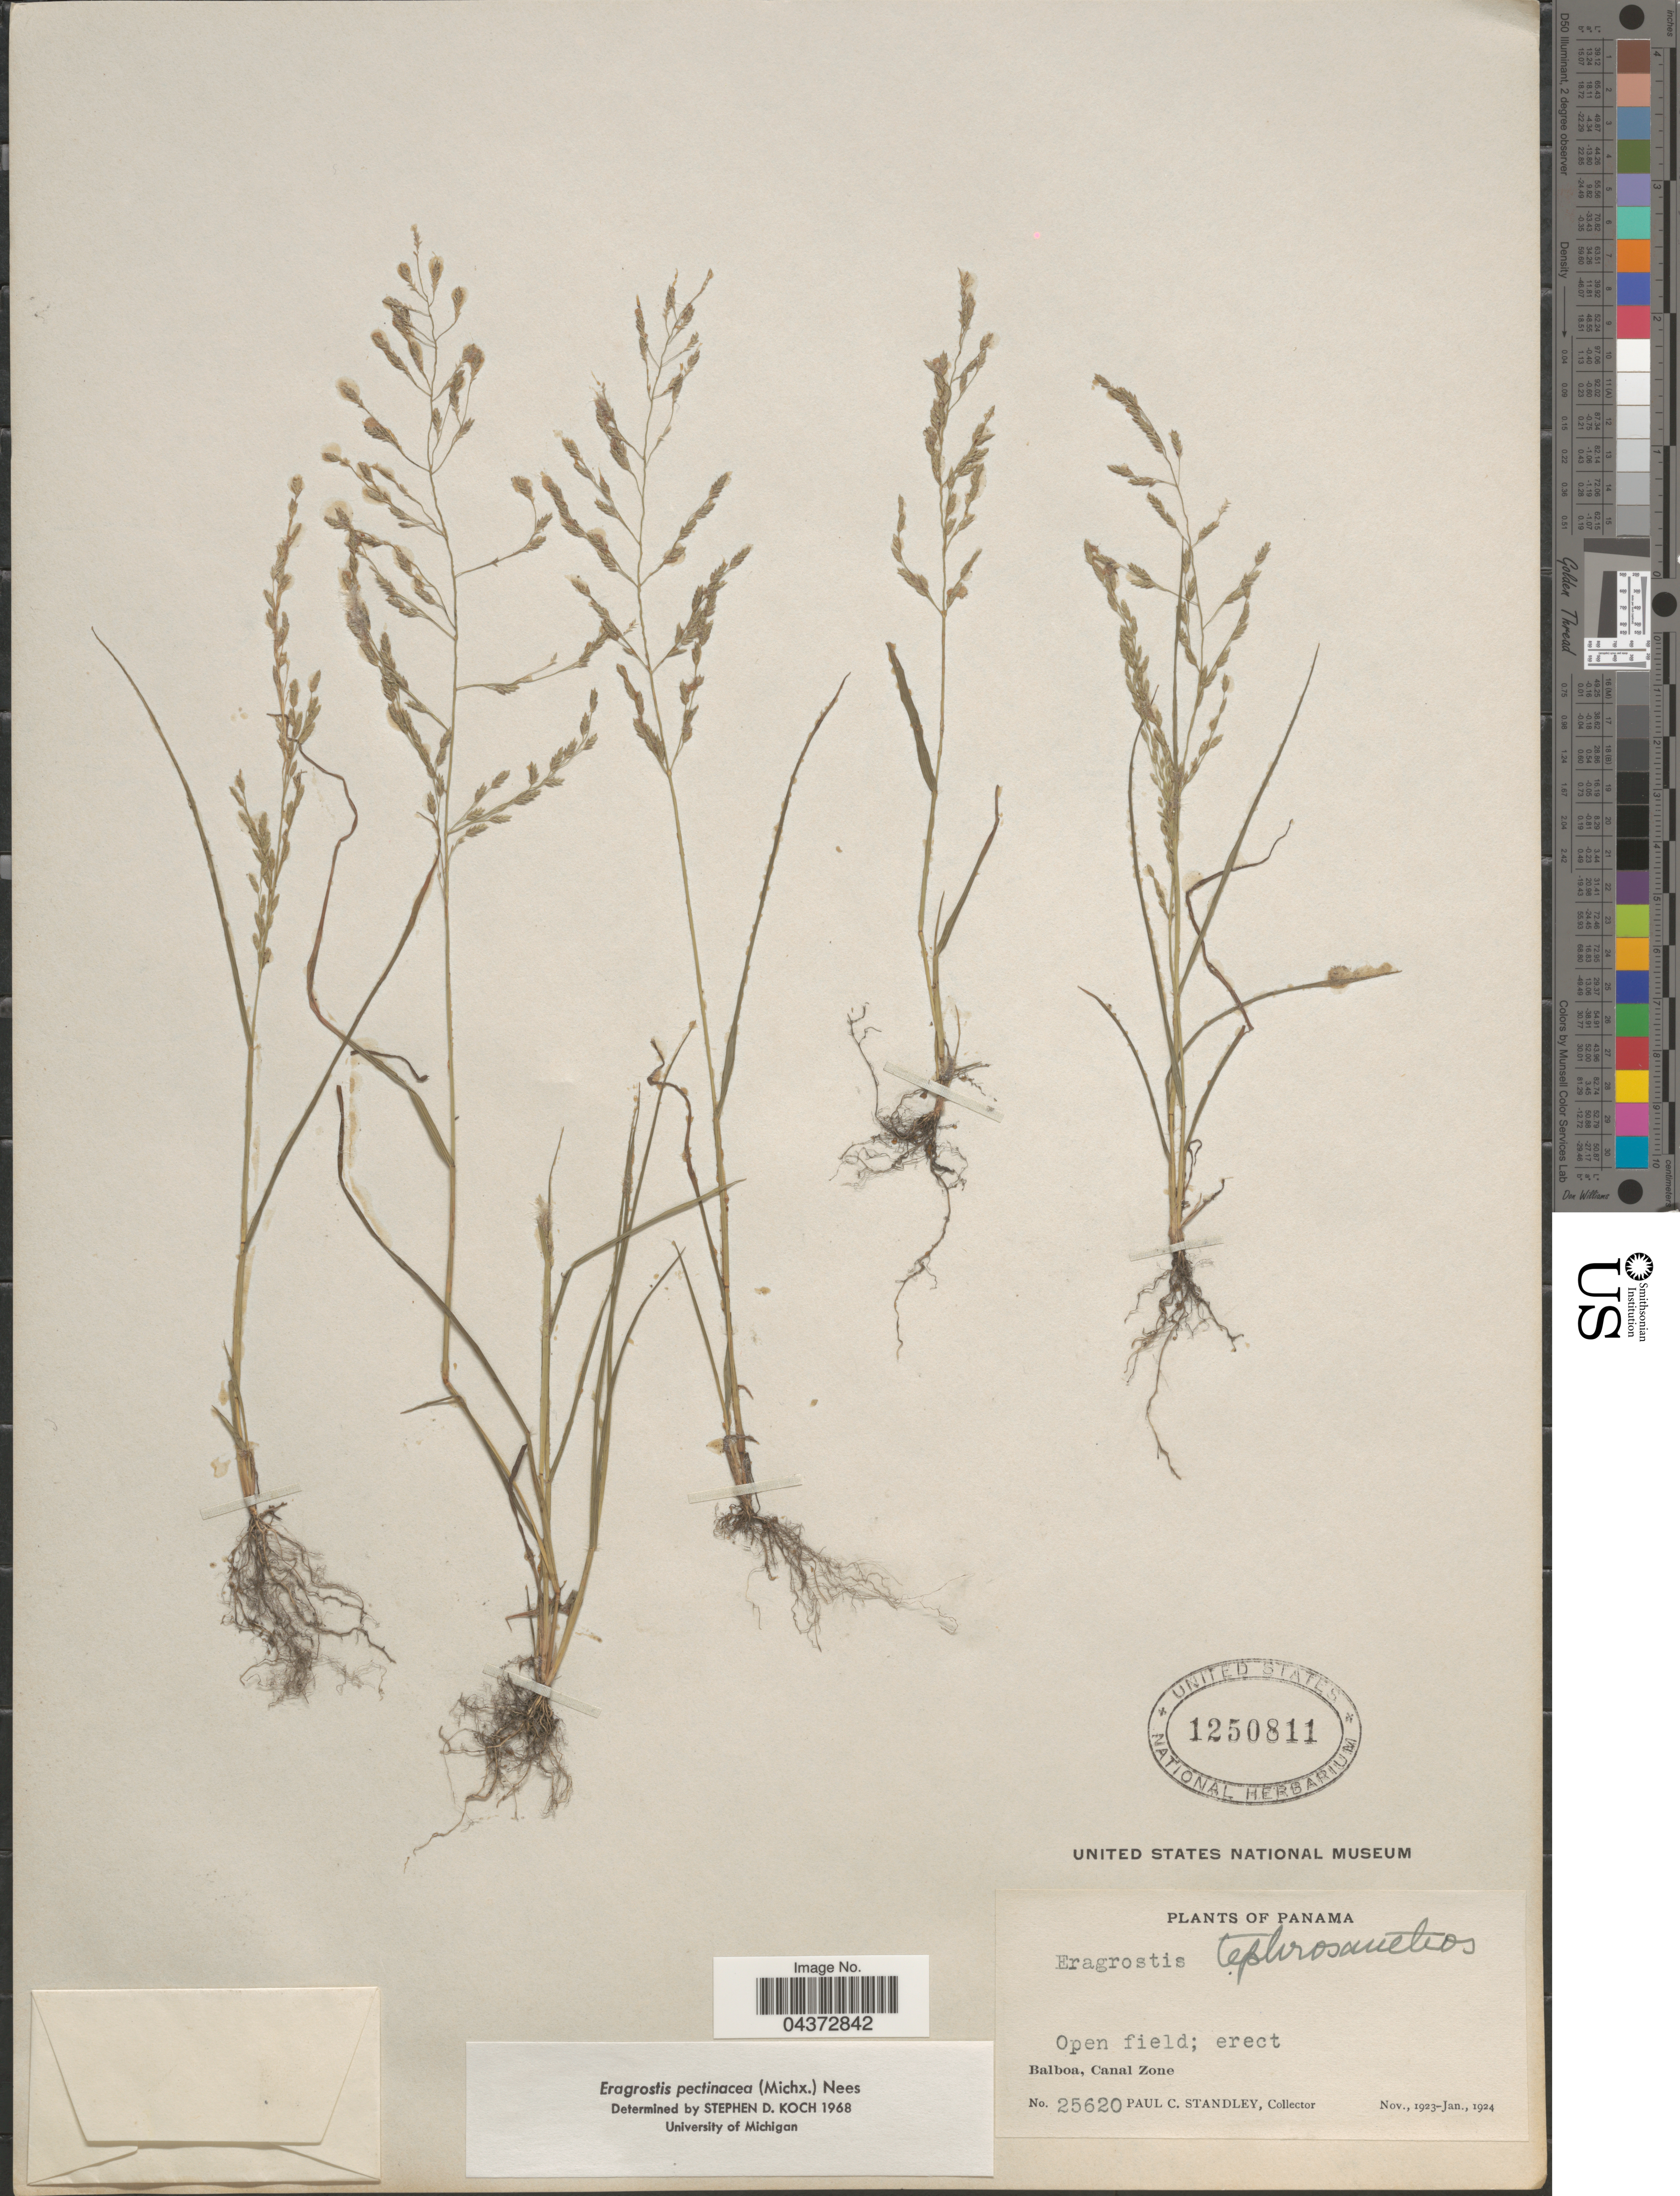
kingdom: Plantae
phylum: Tracheophyta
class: Liliopsida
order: Poales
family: Poaceae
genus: Eragrostis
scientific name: Eragrostis pectinacea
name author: (Michx.) Nees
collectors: P. C. Standley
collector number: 25620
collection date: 1923-11/1924-01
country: Panama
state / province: Colón / Panamá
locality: Balboa, Canal Zone.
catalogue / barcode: US 1250811